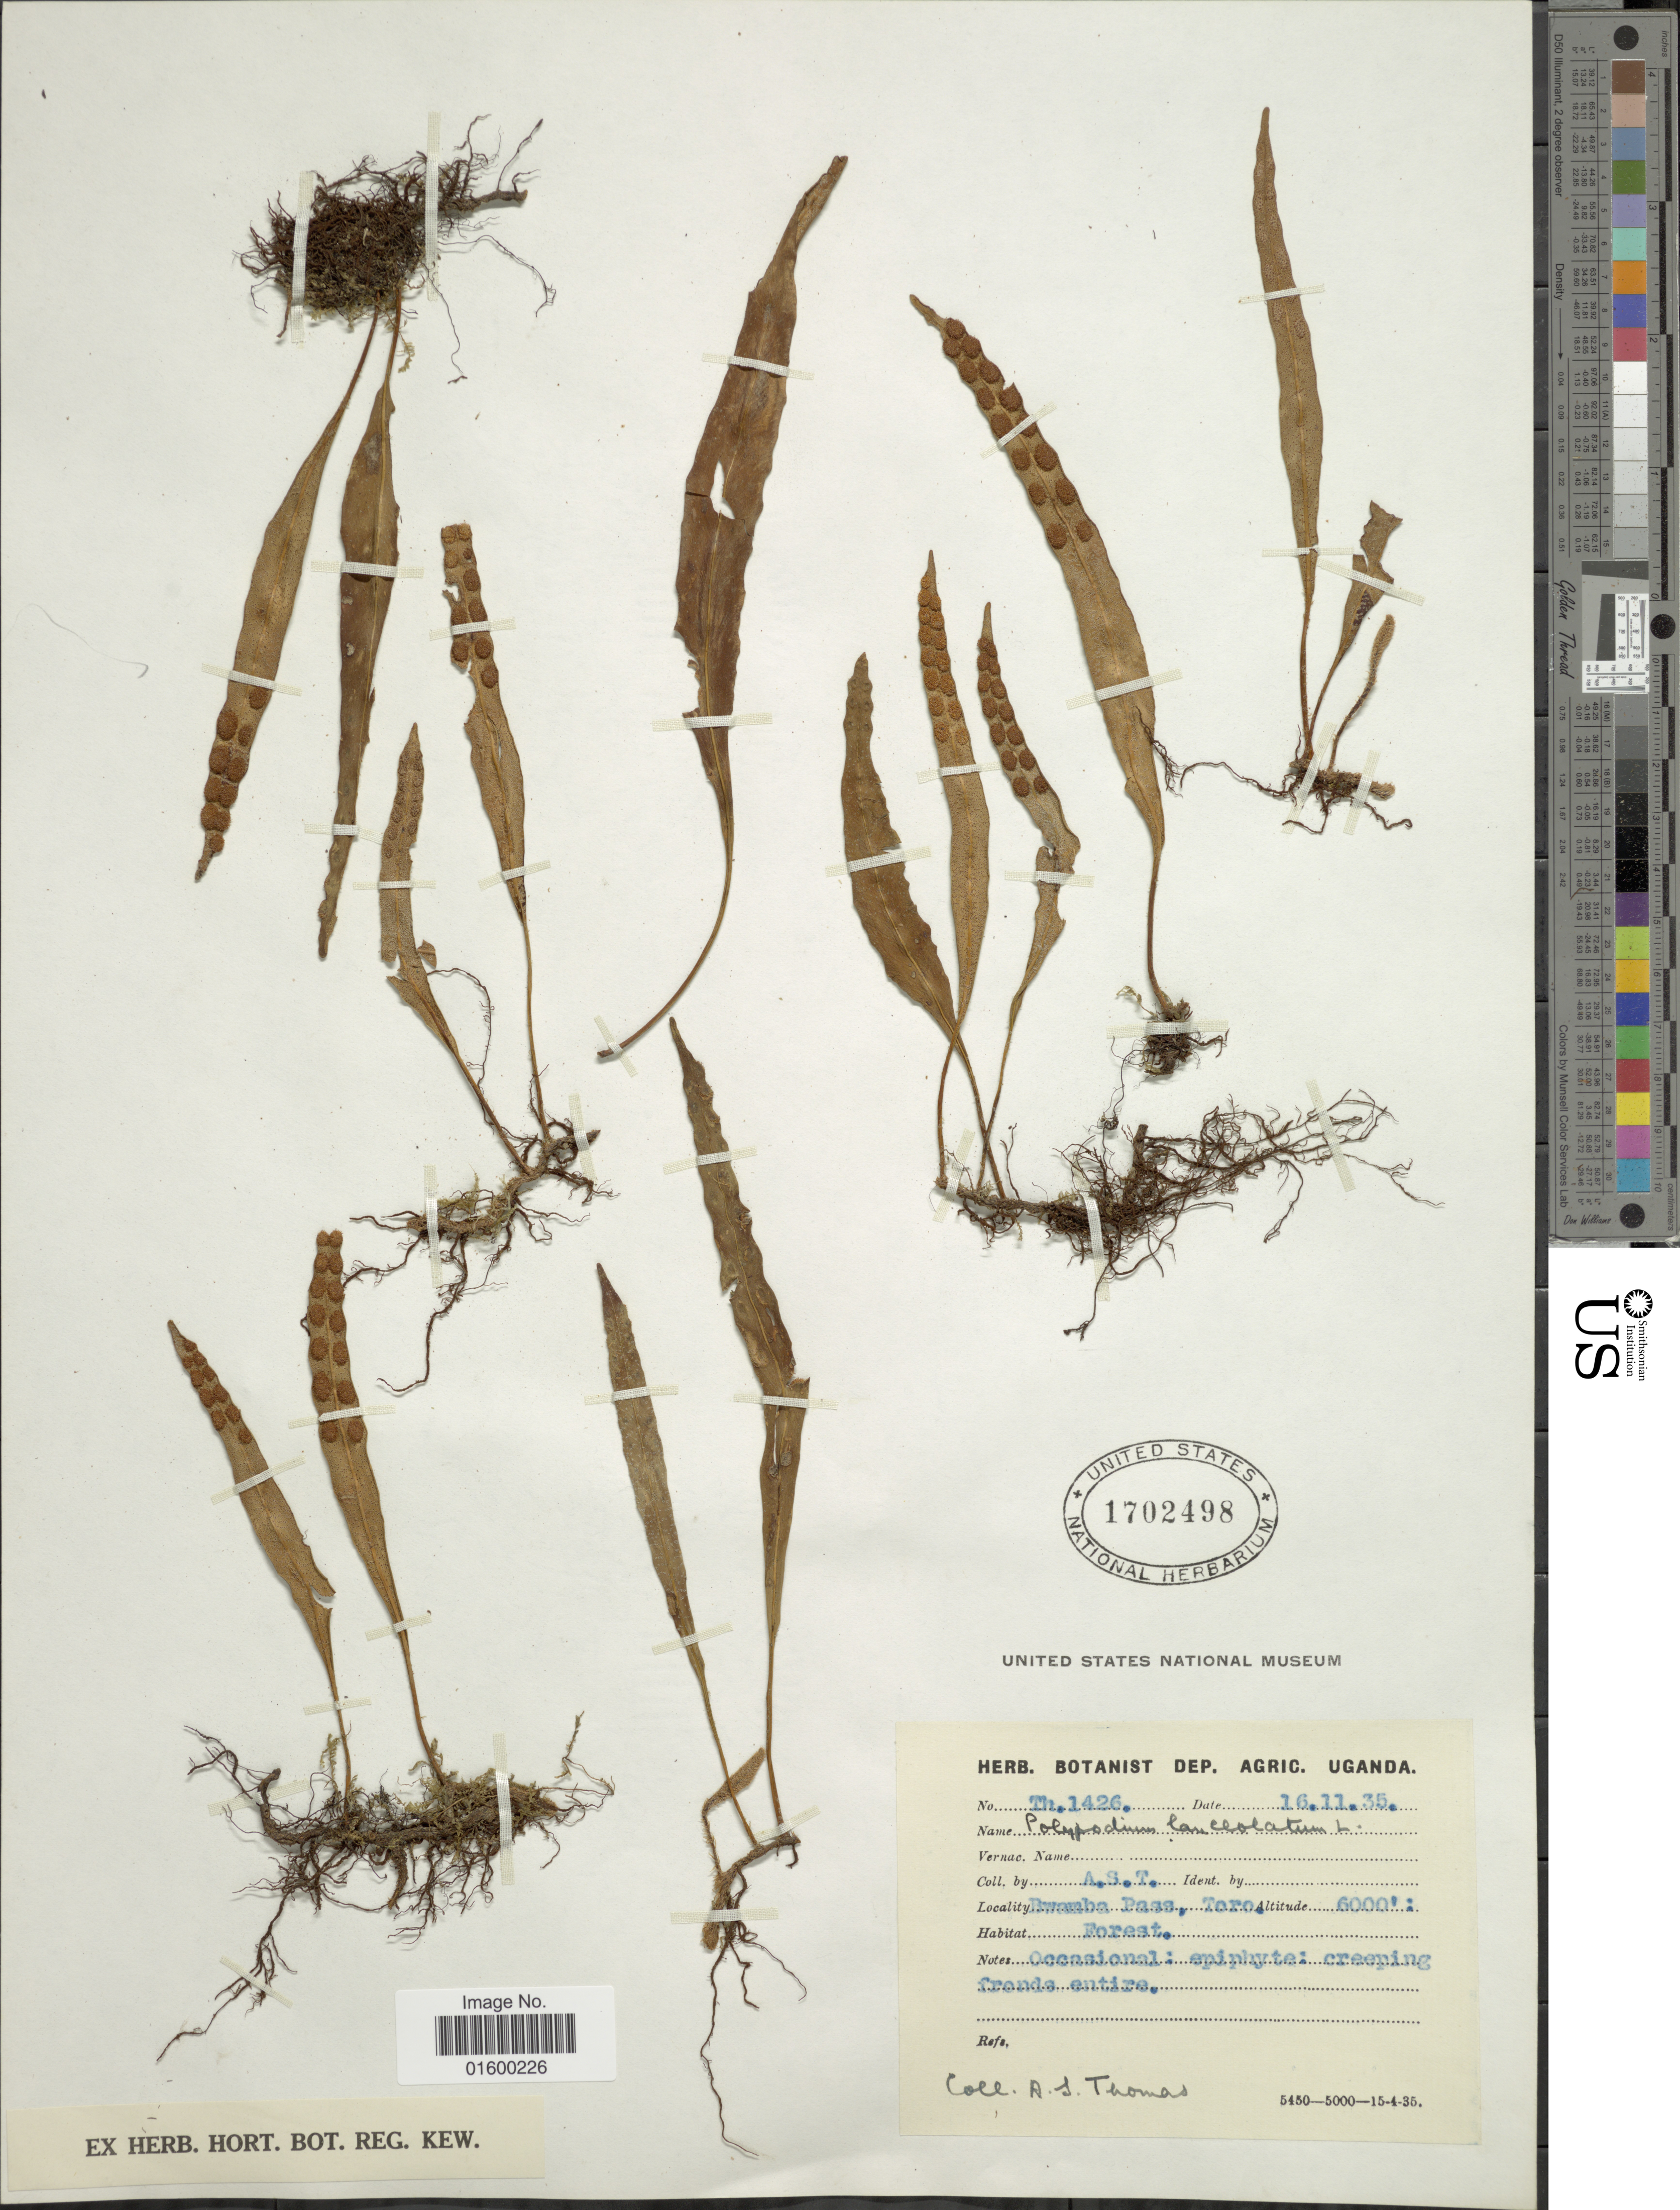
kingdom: Plantae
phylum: Tracheophyta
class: Polypodiopsida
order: Polypodiales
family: Polypodiaceae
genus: Pleopeltis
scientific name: Pleopeltis macrocarpa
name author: (Bory ex Willd.) Kaulf.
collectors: A. Thomas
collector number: TH1426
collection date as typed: Transcribed d/m/y: 16/11/35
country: Uganda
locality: Bwamba Pass, Toro.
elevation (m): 1829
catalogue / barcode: US 1702498